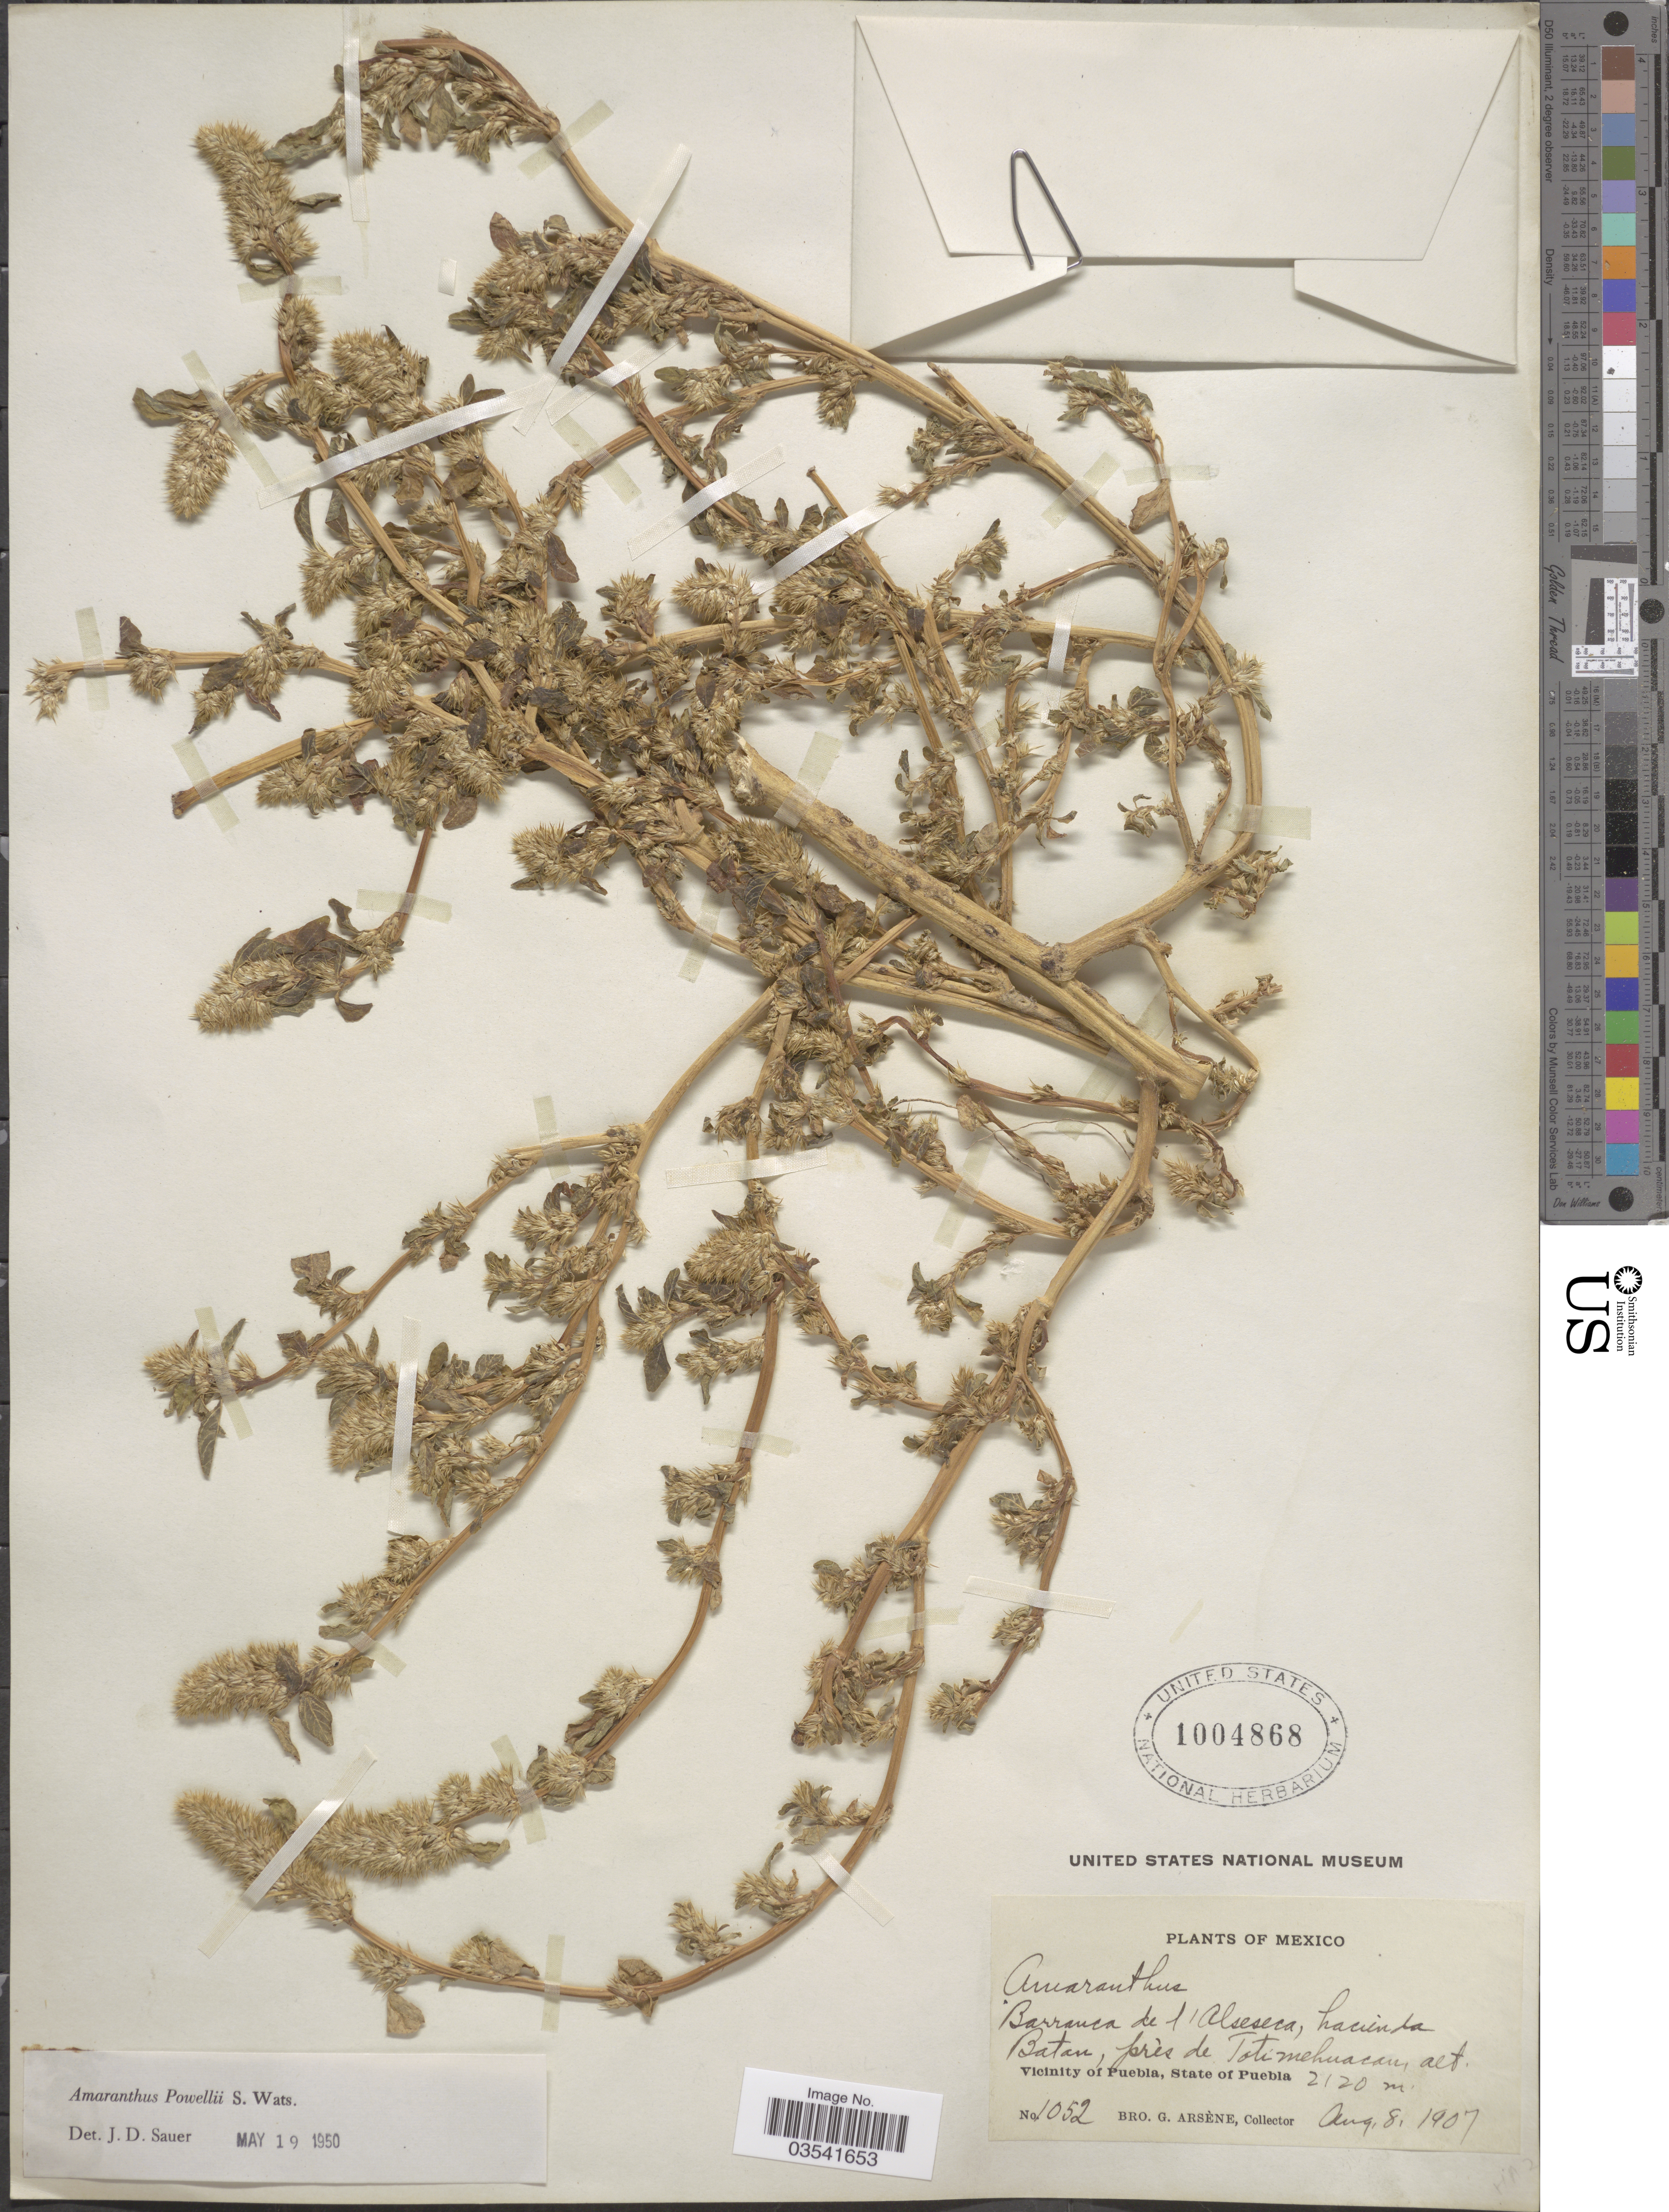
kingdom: Plantae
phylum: Tracheophyta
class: Magnoliopsida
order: Caryophyllales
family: Amaranthaceae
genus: Amaranthus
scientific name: Amaranthus powellii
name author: S. Watson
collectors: Bro. G. Arsène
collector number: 1052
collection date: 1907-08-08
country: Mexico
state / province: Puebla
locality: Barranca de l'Alseseca, hacienda Batan, près de Totimehuacan, Vicinity of Puebla.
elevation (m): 2120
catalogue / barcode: US 1004868